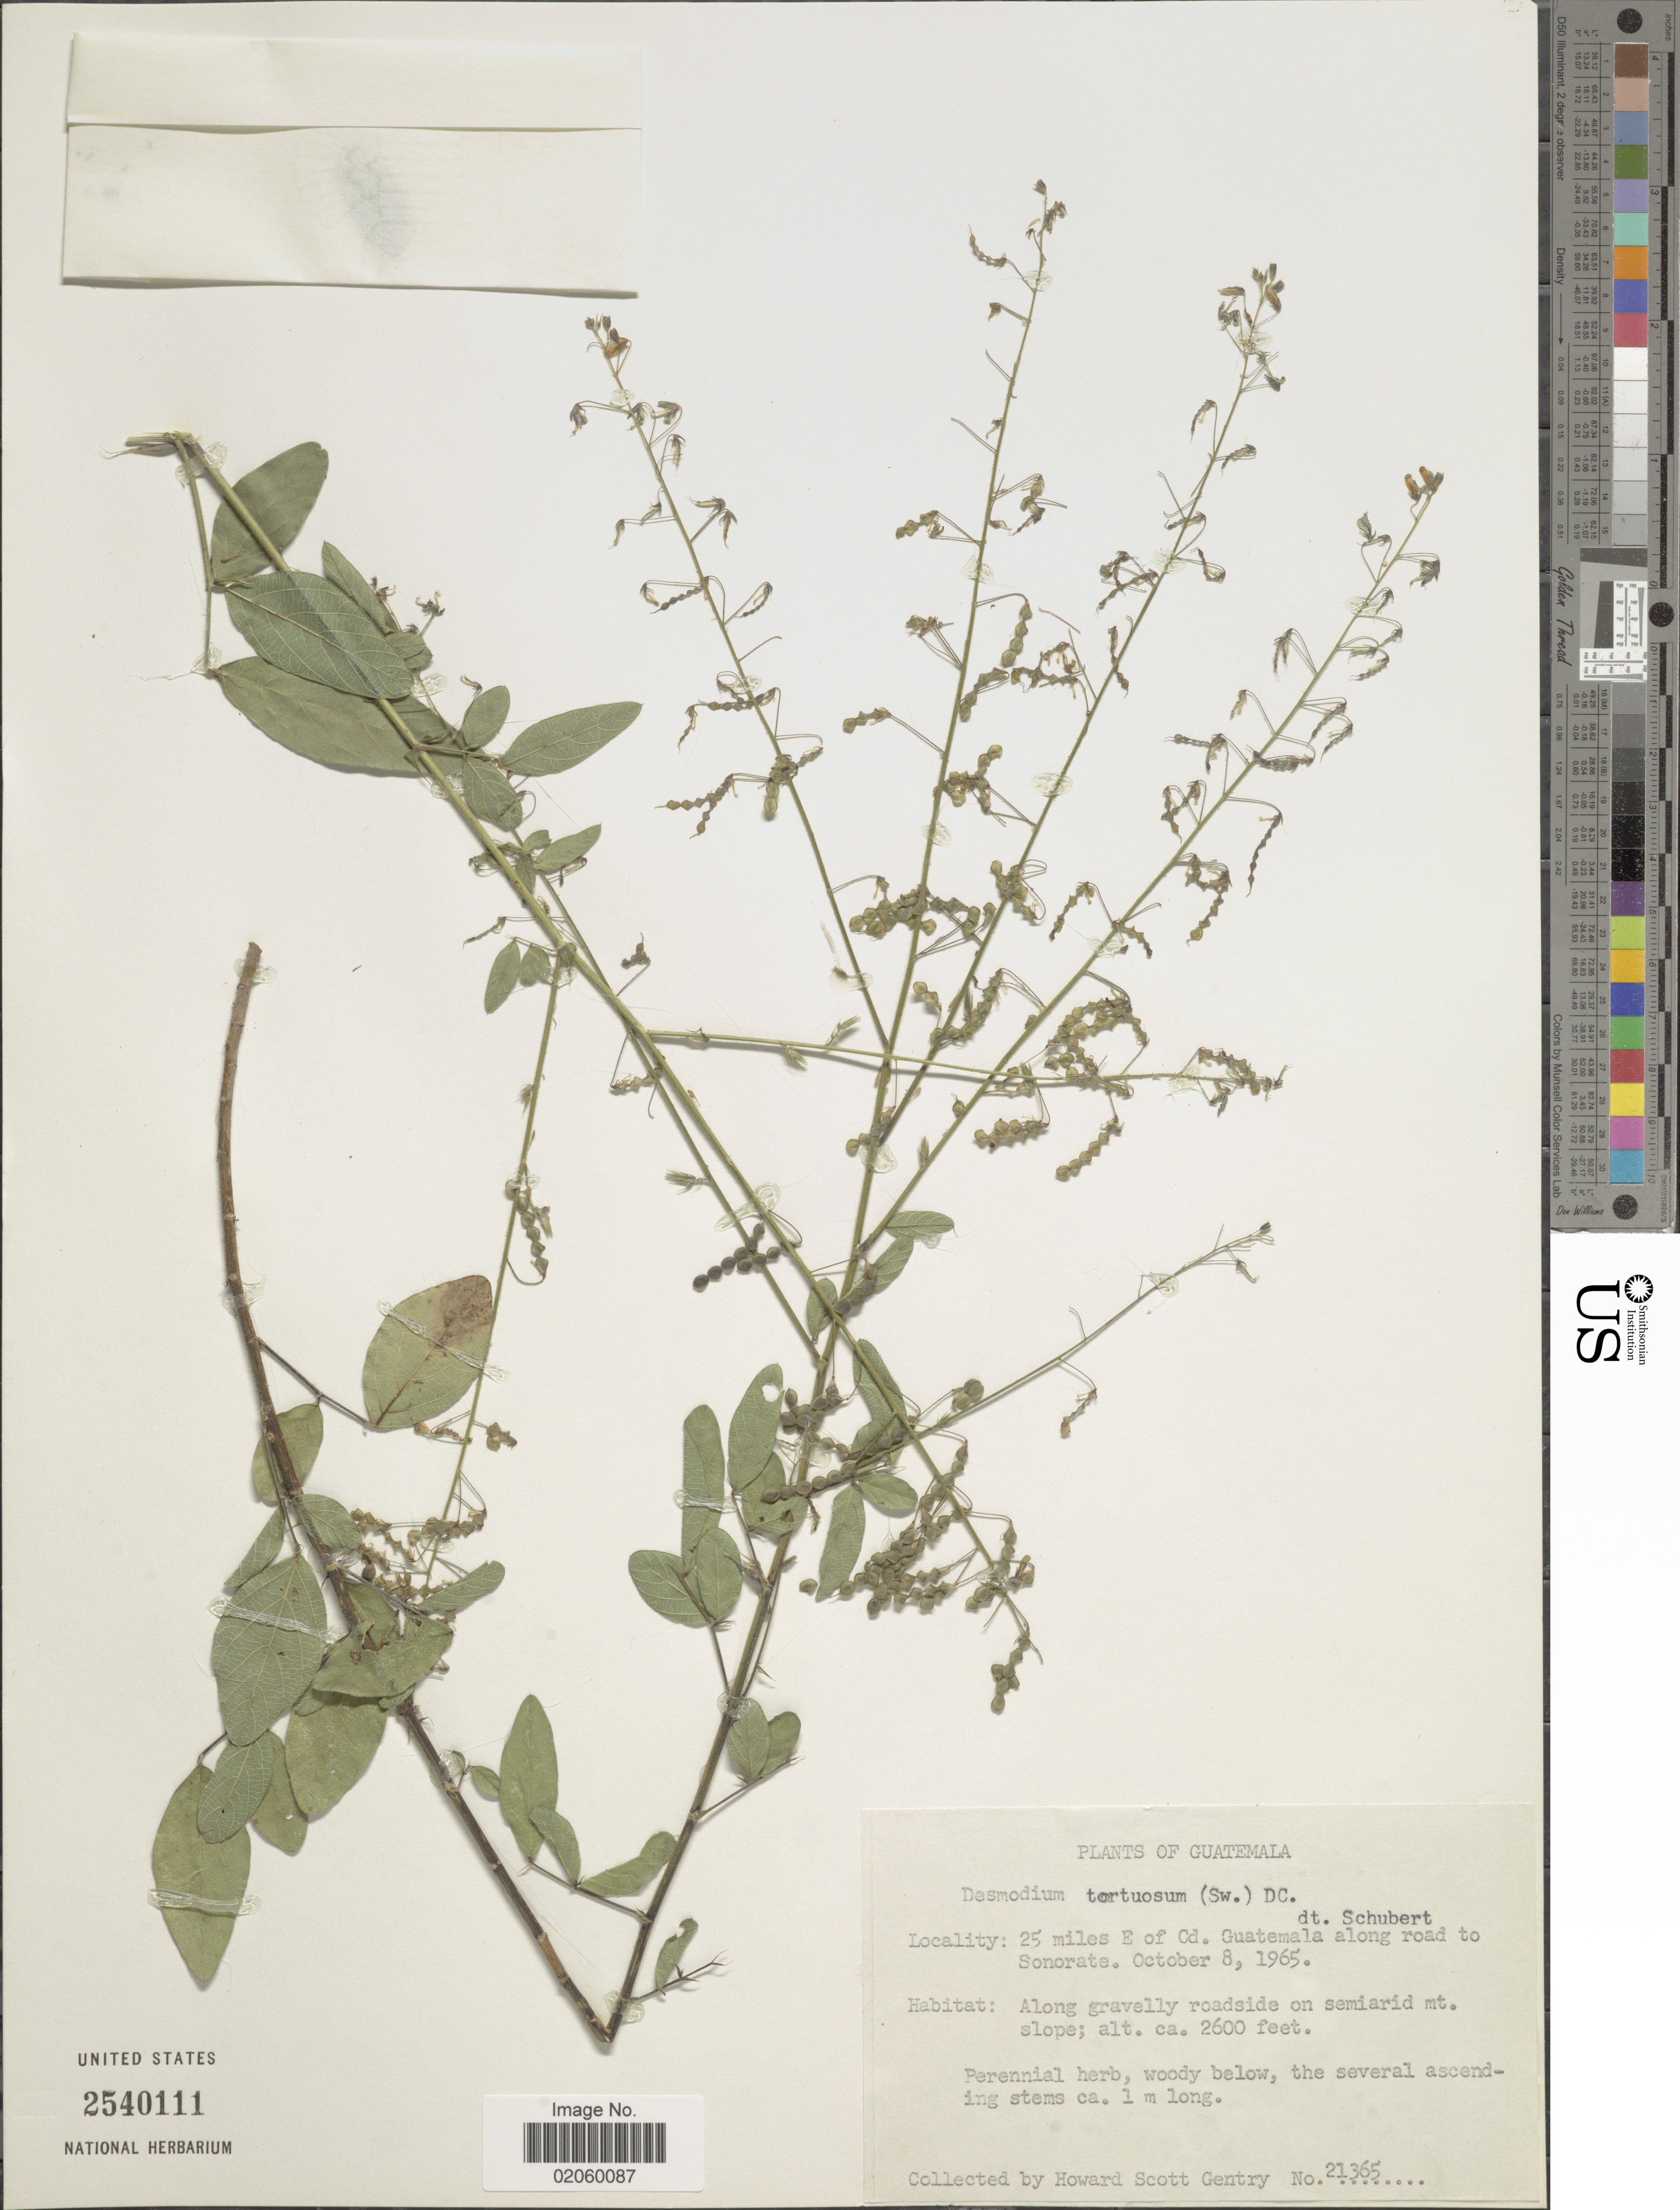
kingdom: Plantae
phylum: Tracheophyta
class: Magnoliopsida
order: Fabales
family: Fabaceae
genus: Desmodium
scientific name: Desmodium tortuosum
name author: (Sw.) DC.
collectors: H. S. Gentry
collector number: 21365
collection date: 1965-10-08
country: Guatemala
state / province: Guatemala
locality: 25 miles E of CD. Guatemala along road to Sonorate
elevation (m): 792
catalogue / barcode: US 2540111